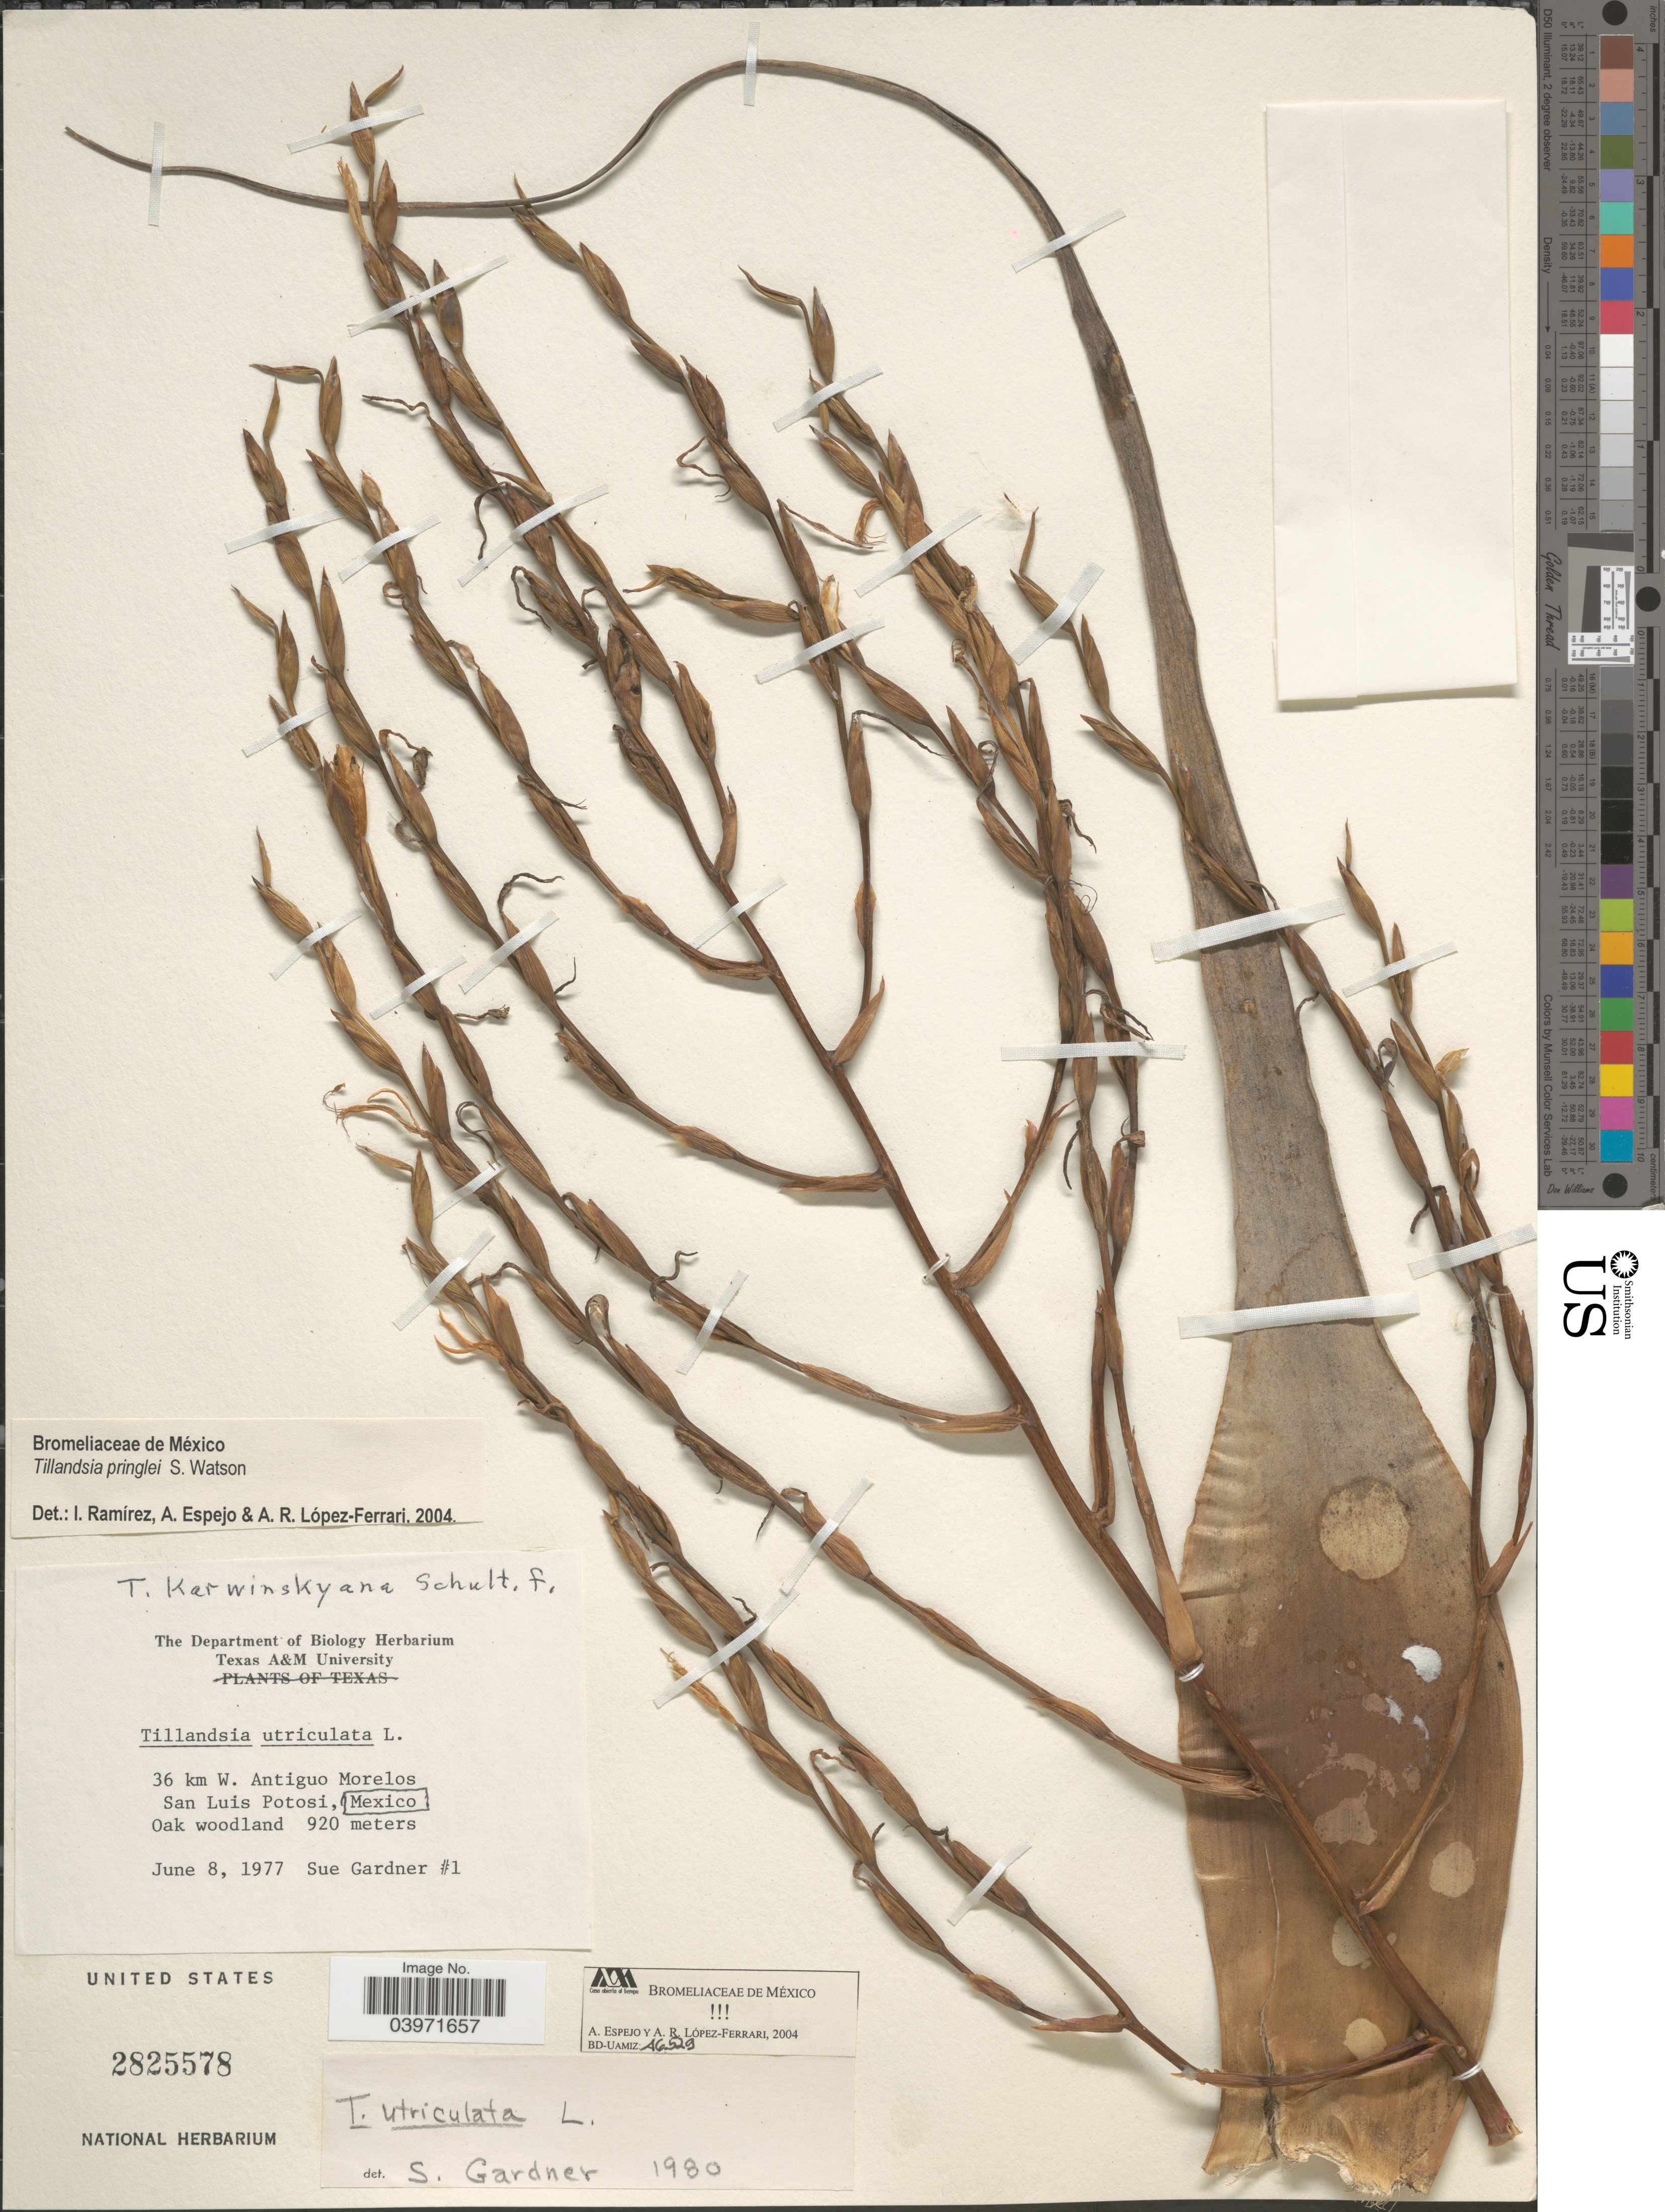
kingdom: Plantae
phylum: Tracheophyta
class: Liliopsida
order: Poales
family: Bromeliaceae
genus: Tillandsia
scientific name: Tillandsia utriculata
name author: L.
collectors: S. Gardner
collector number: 1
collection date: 1977-06-08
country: Mexico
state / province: San Luis Potosí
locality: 36 km W. Antiguo Morelos.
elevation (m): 920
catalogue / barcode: US 2825578